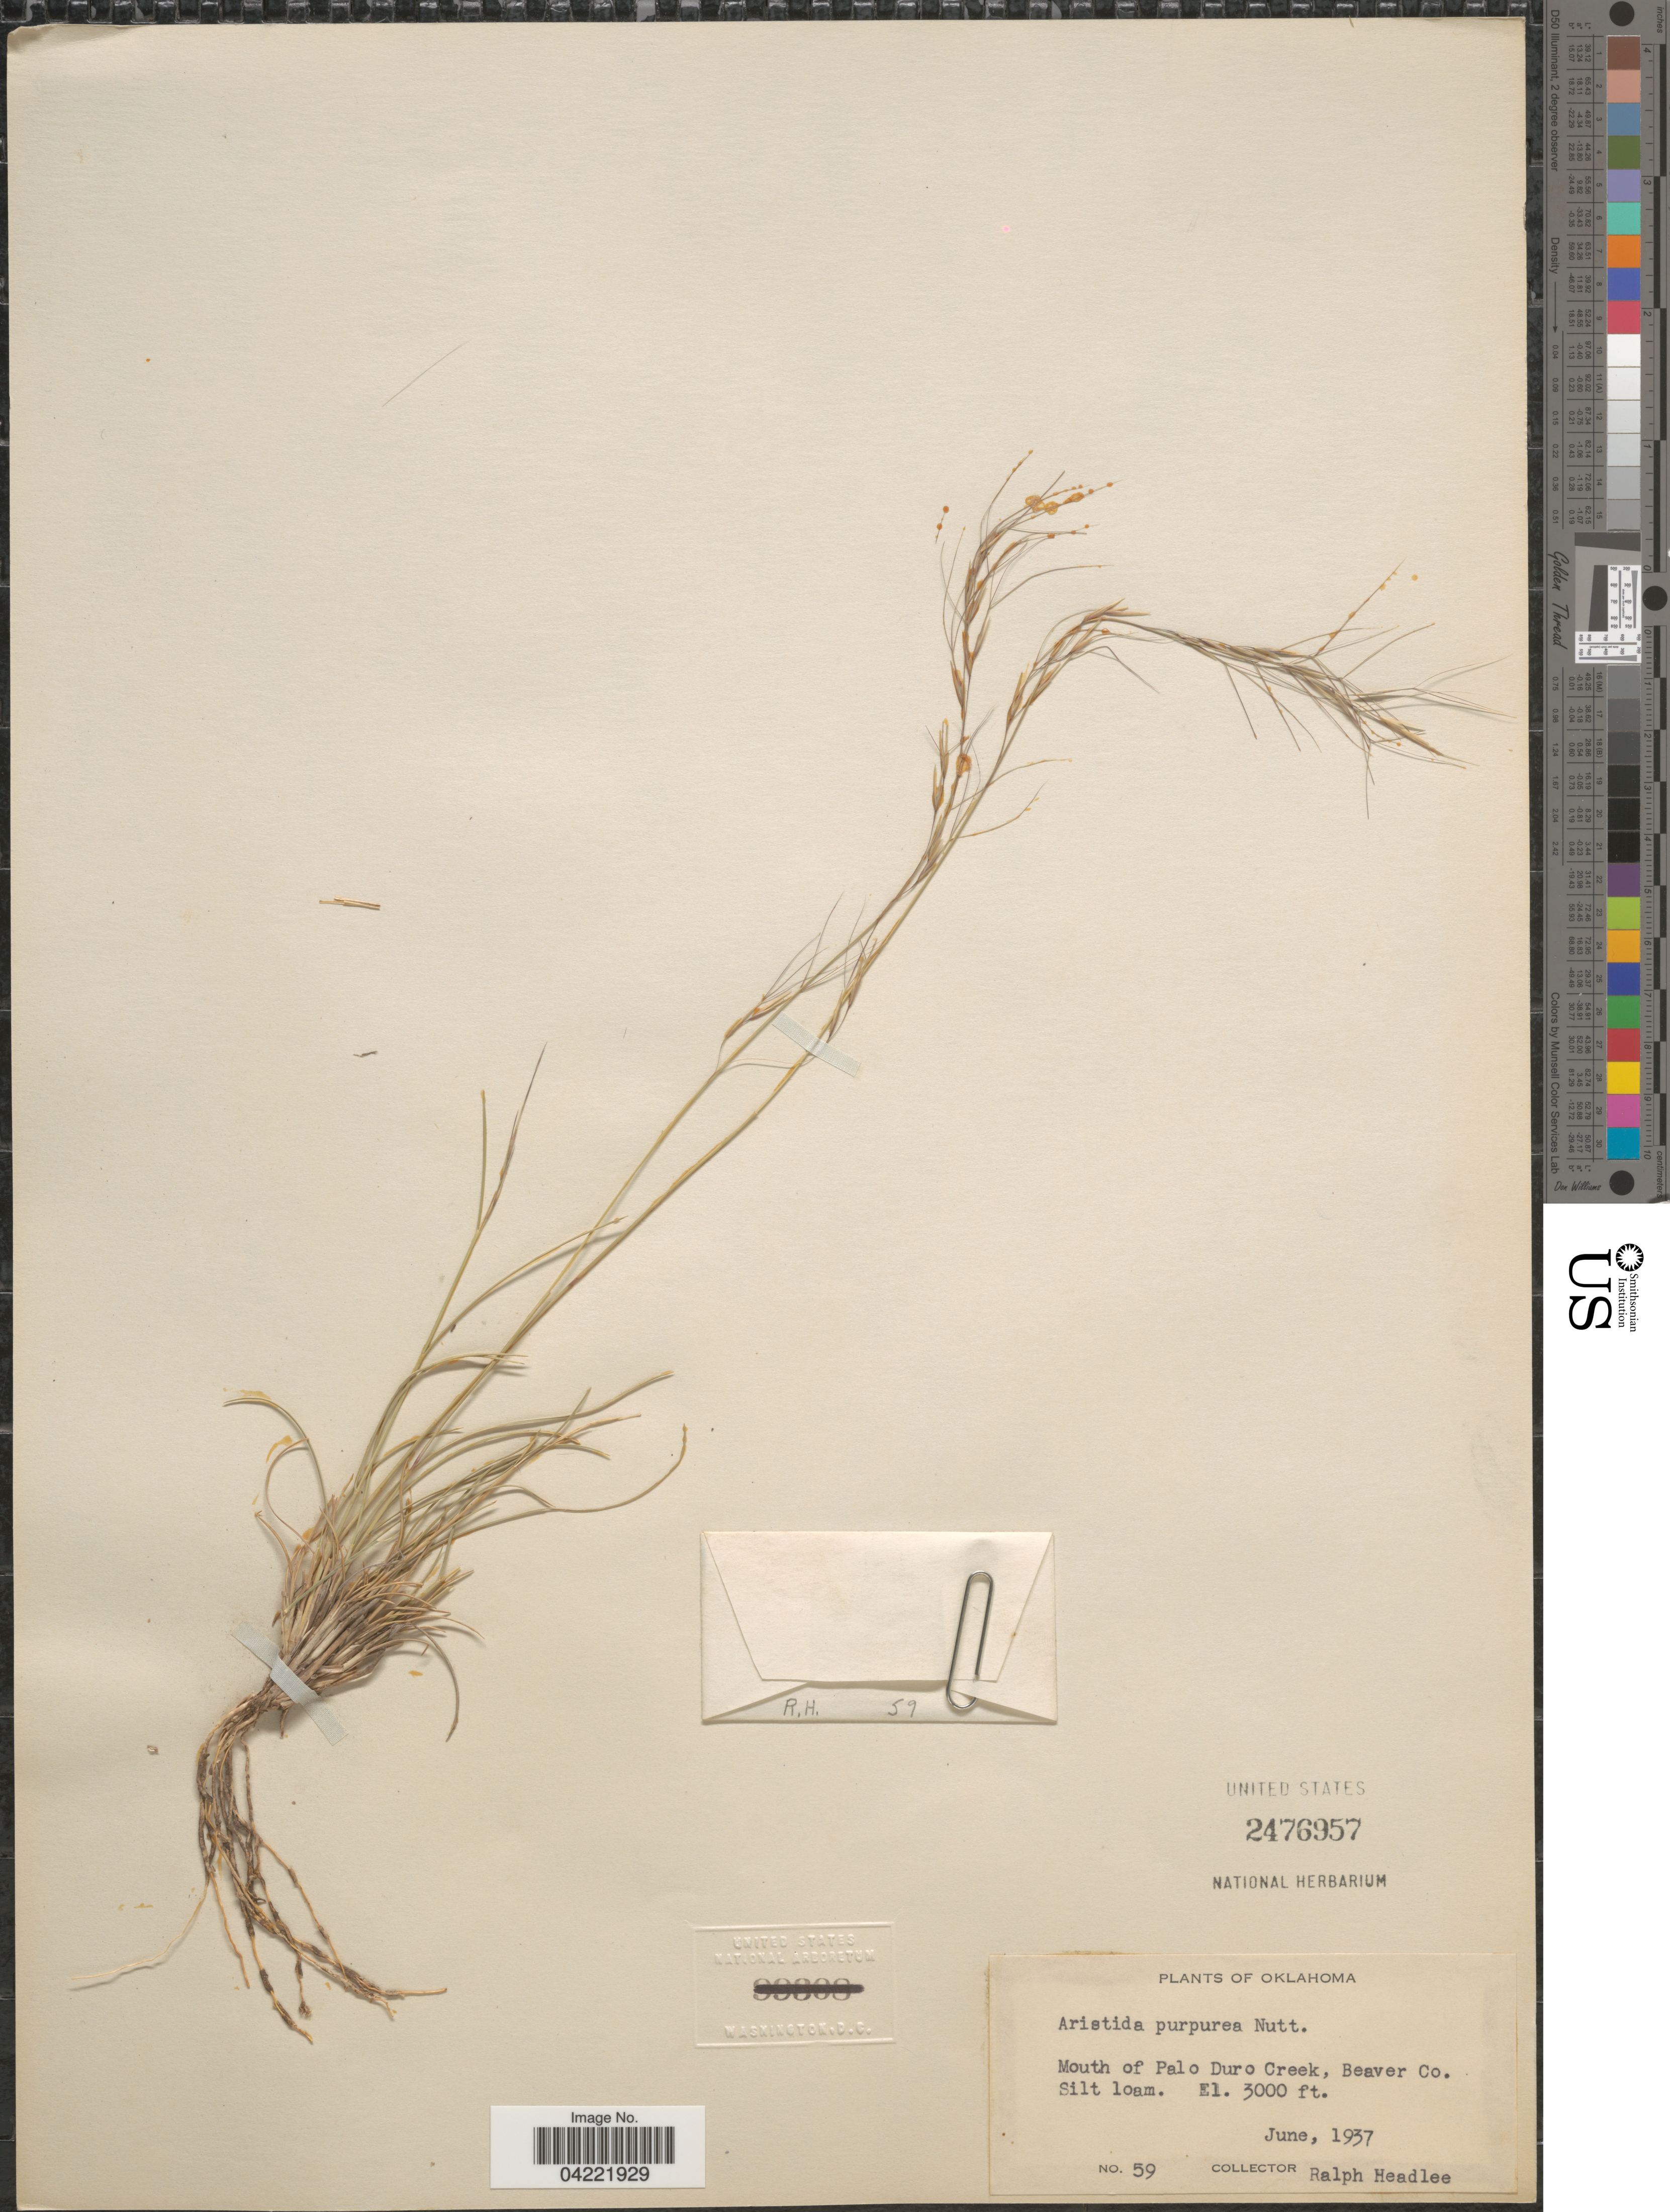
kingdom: Plantae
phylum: Tracheophyta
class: Liliopsida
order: Poales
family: Poaceae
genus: Aristida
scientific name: Aristida purpurea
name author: Nutt.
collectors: R. Headlee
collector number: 59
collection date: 1937-06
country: United States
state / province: Oklahoma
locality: Mouth of Palo Duro Creek, Beaver Co.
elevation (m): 914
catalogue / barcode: US 2476957